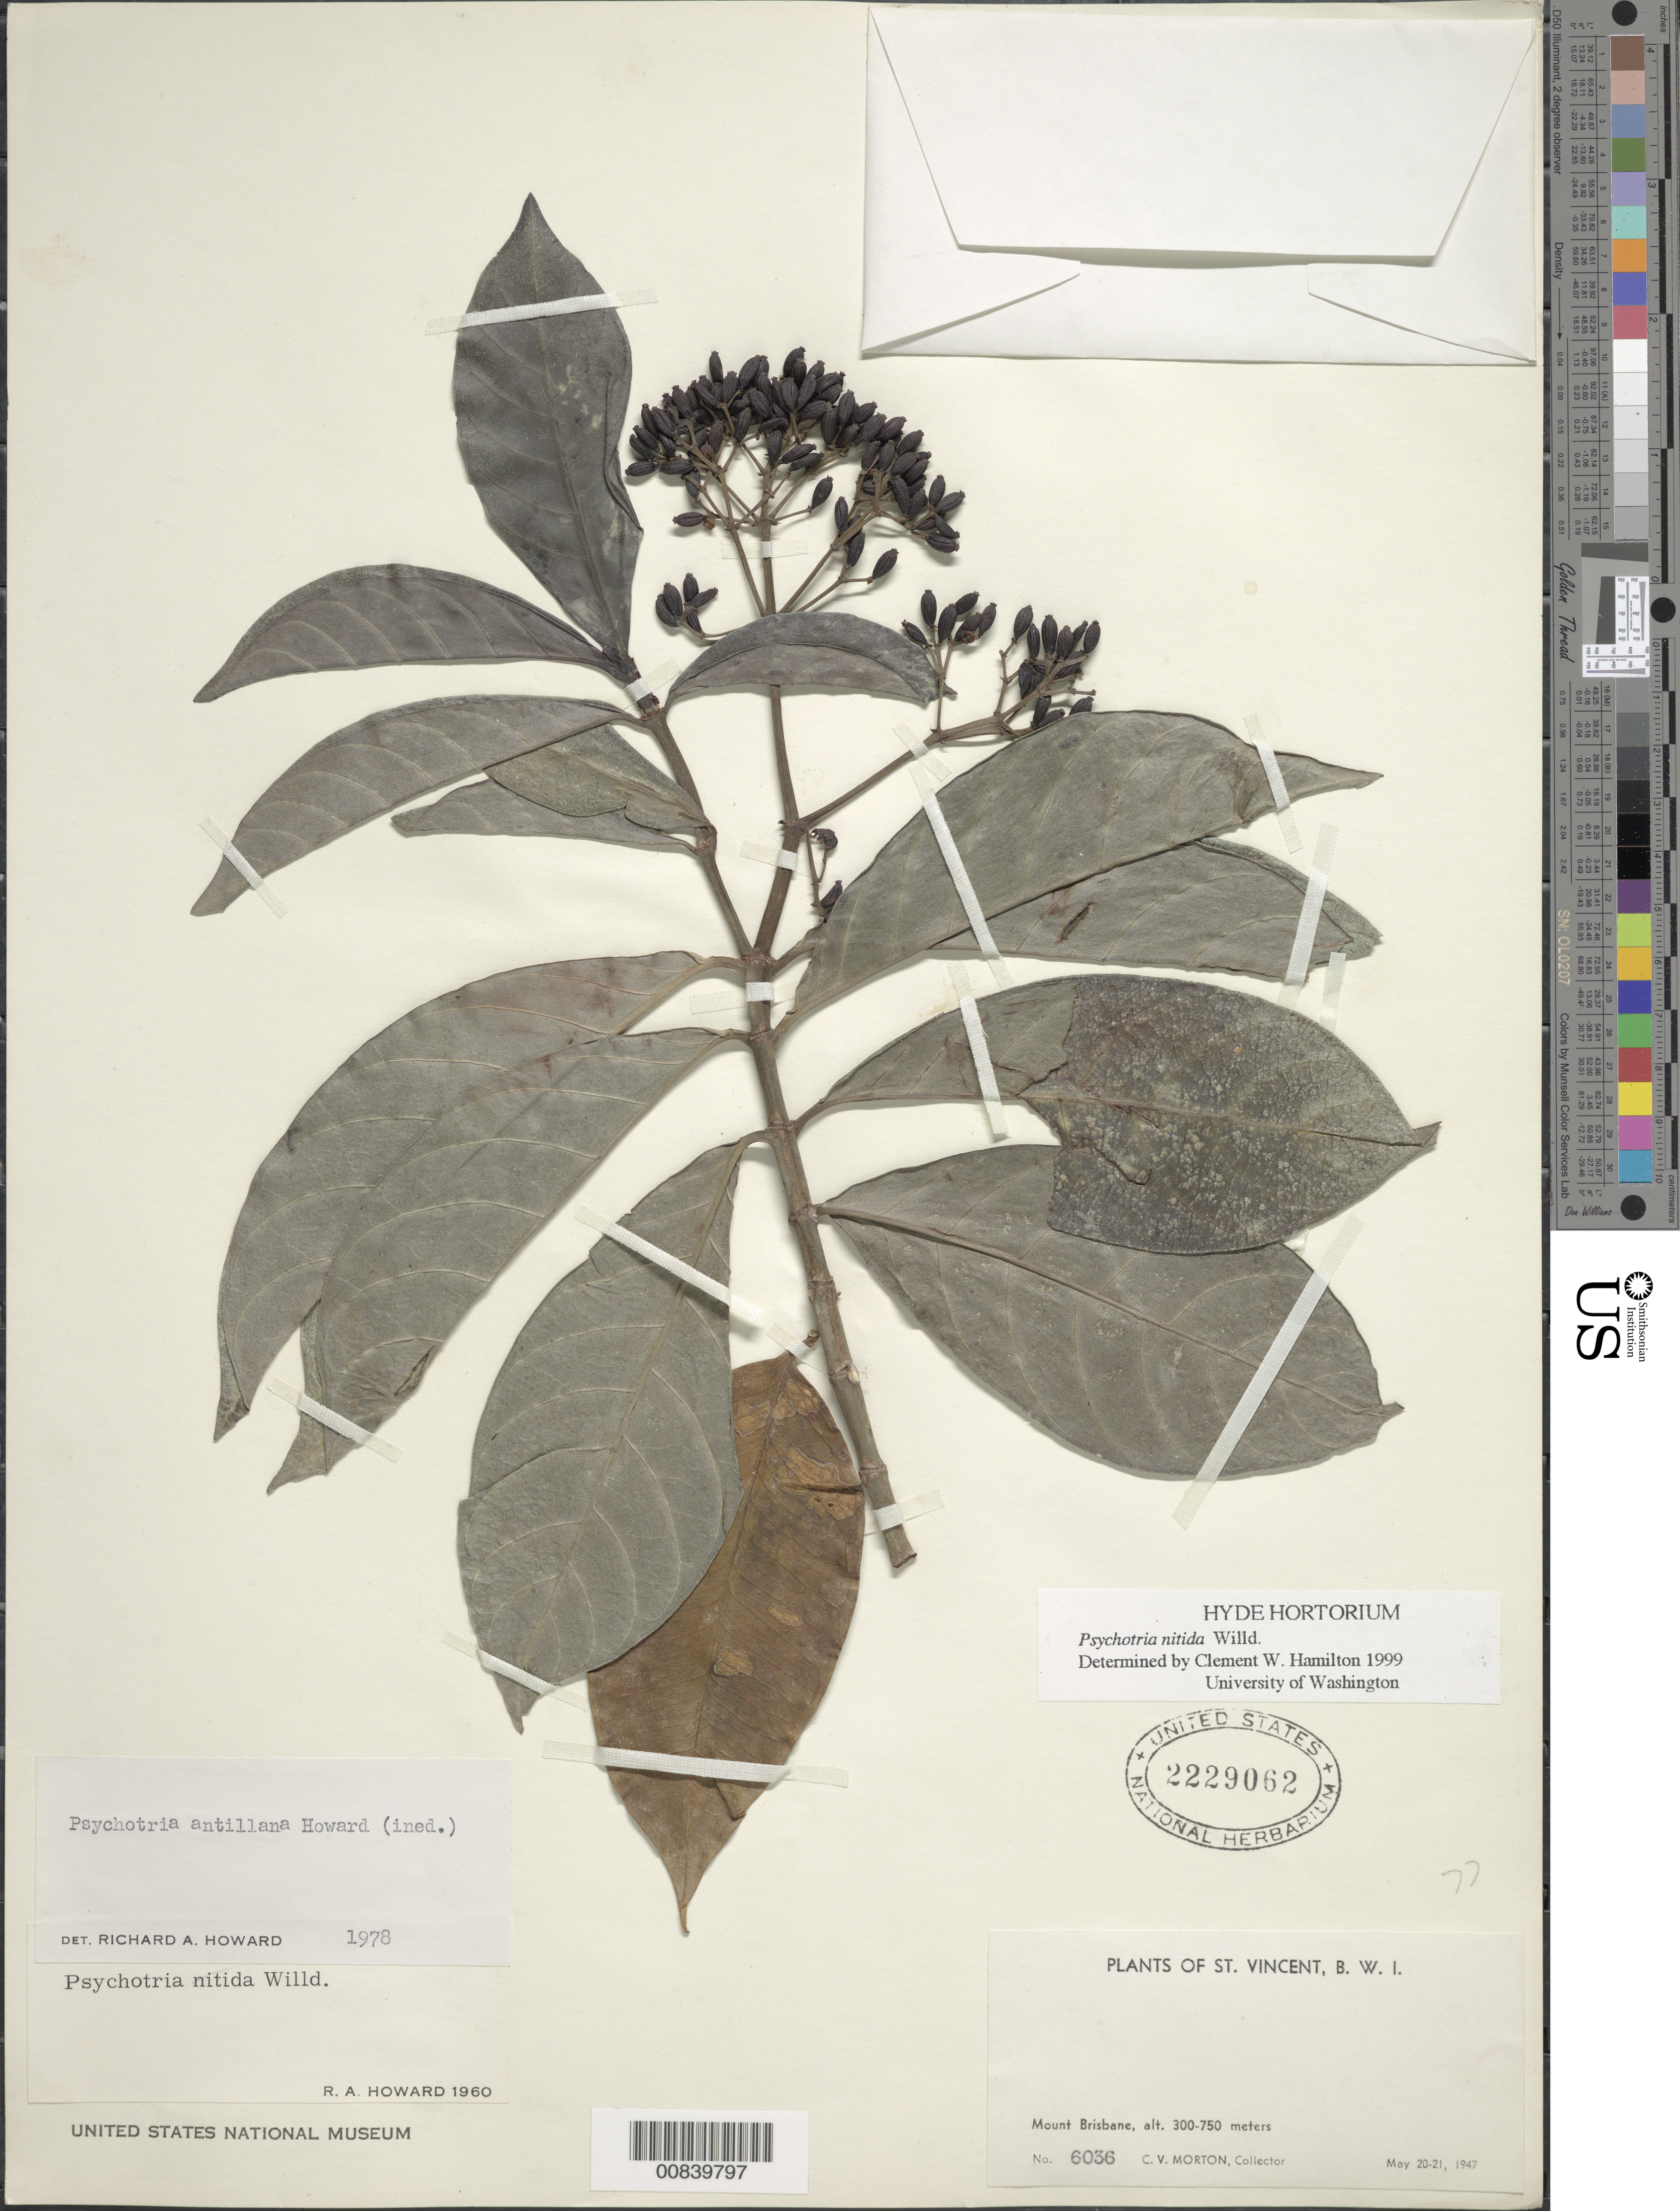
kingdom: Plantae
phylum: Tracheophyta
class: Magnoliopsida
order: Gentianales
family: Rubiaceae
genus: Psychotria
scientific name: Psychotria mapourioides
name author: DC.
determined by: Hamilton, C. W.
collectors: C. V. Morton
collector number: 6036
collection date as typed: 20 May 1947 to 21 May 1947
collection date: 1947-05-20/1947-05-21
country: St. Vincent - Grenadines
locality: Mount Brisbane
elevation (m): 300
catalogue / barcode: US 2229062